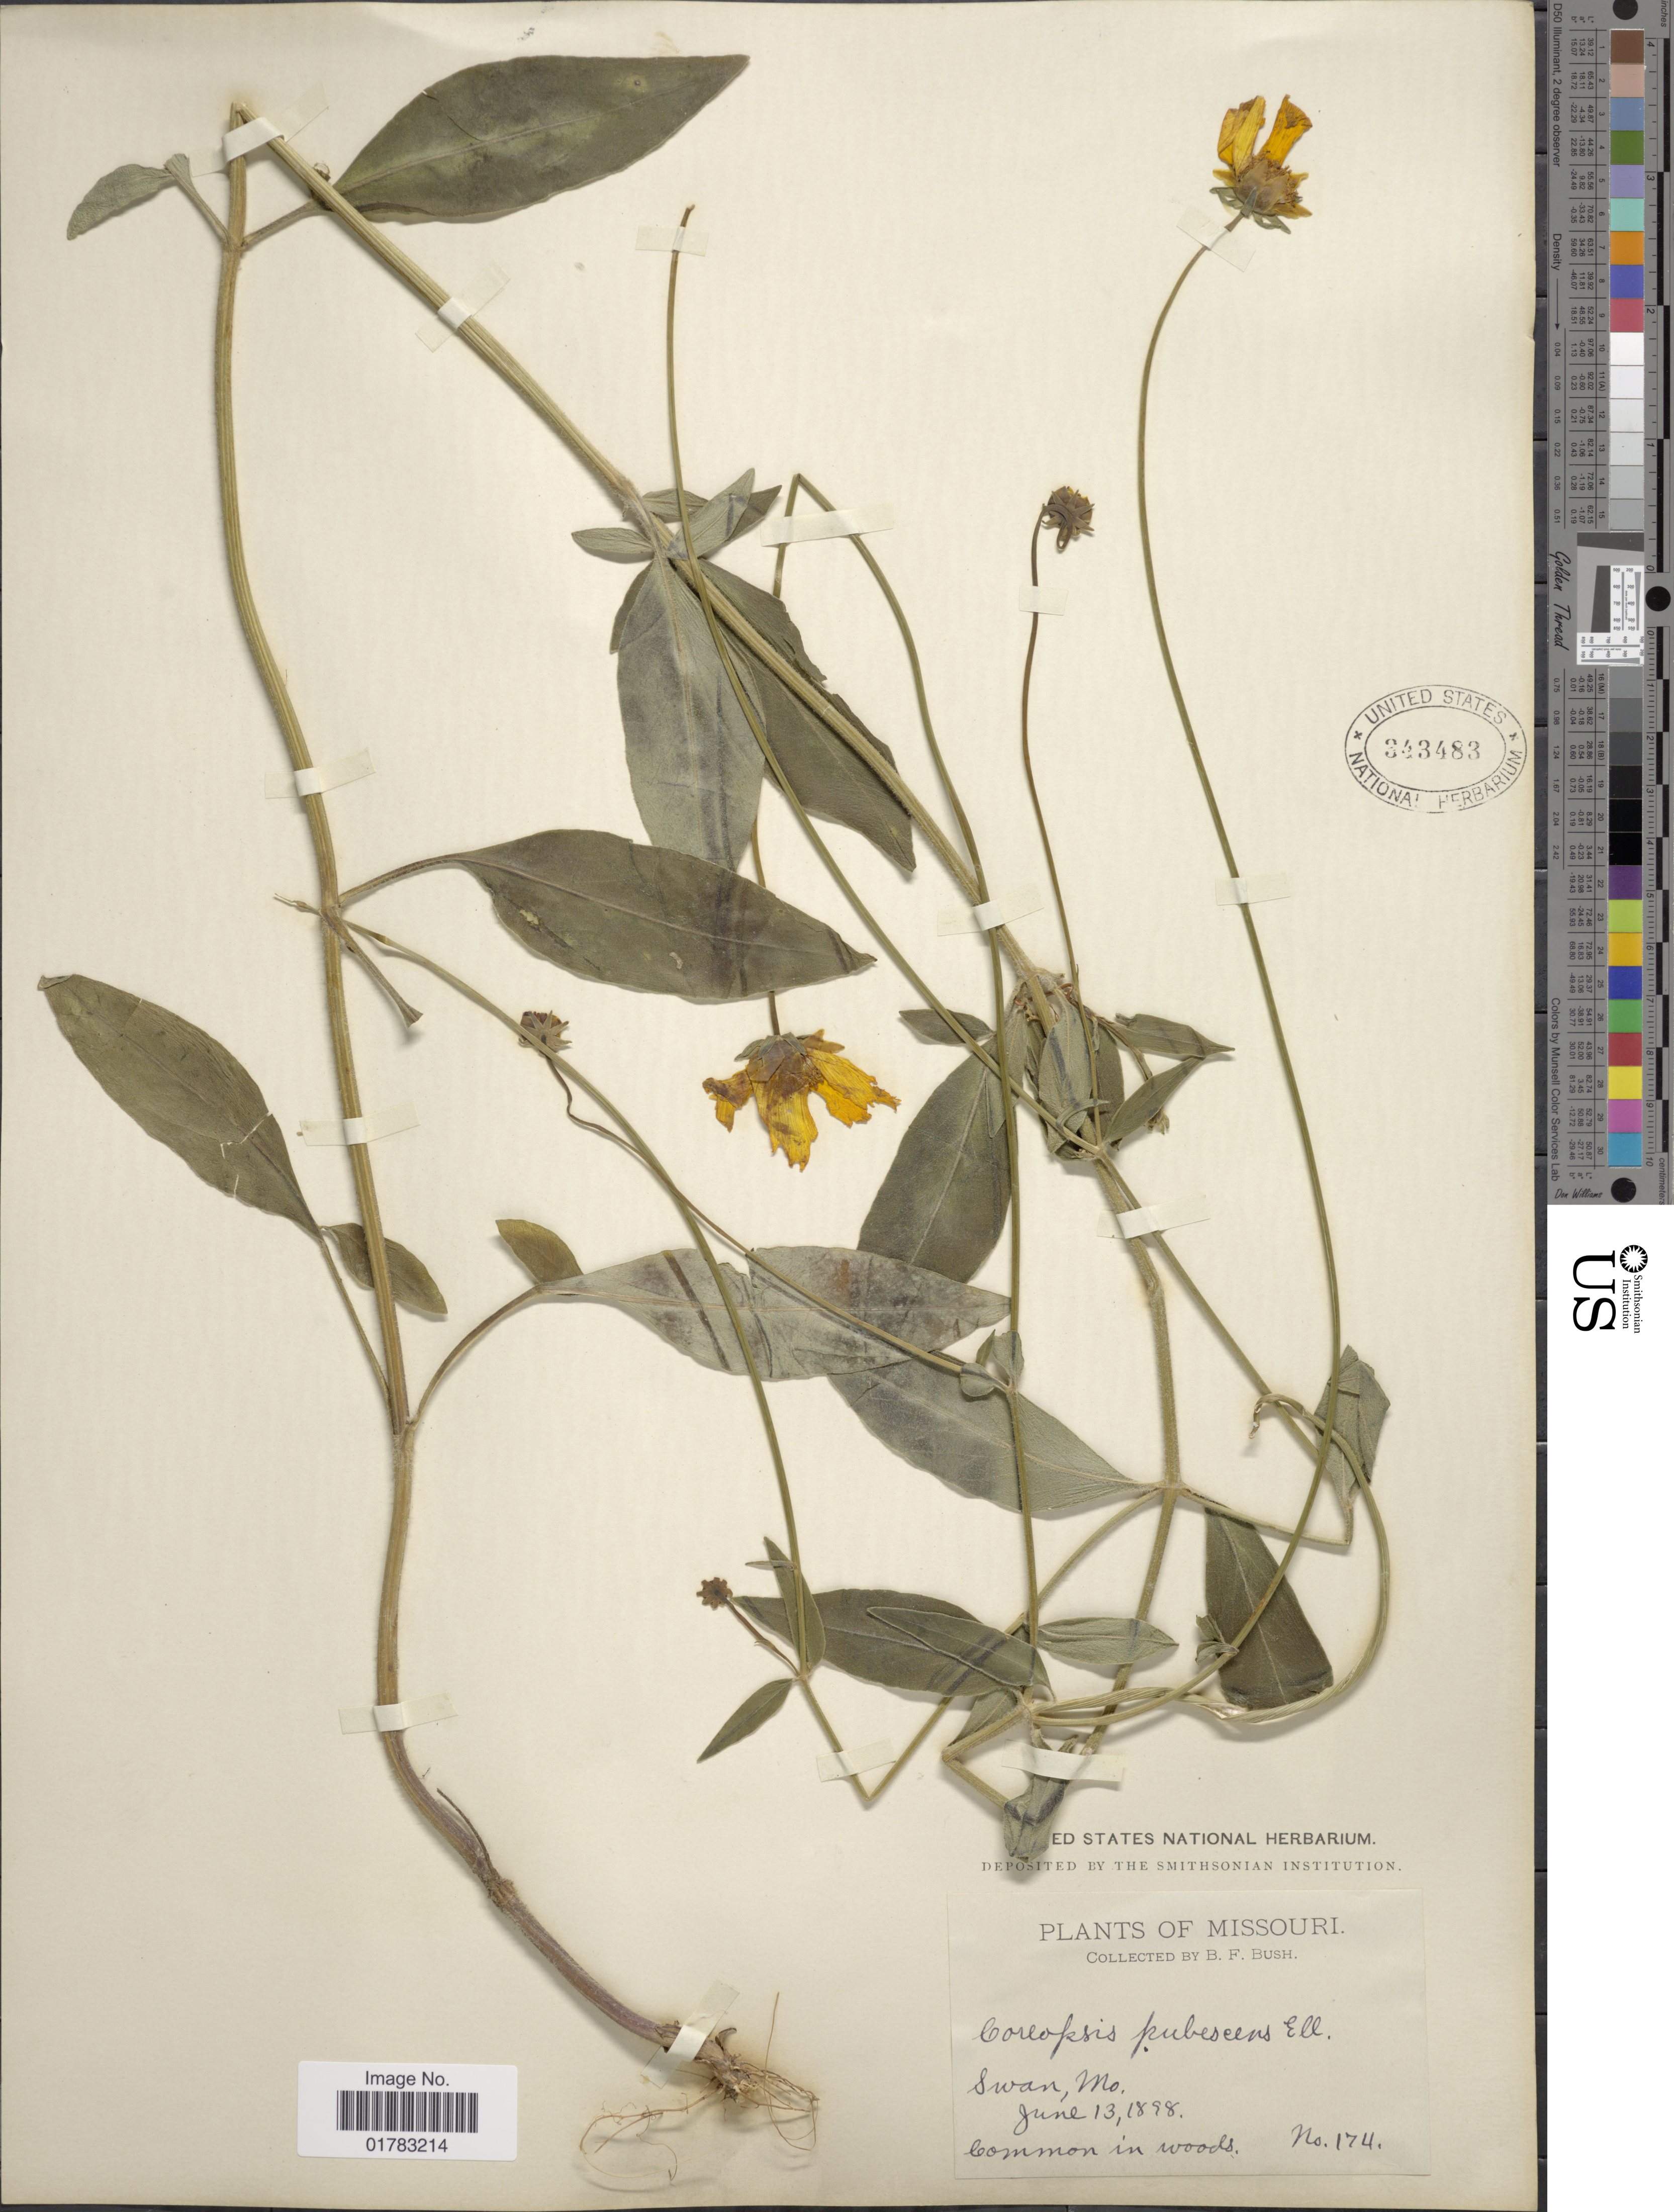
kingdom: Plantae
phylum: Tracheophyta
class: Magnoliopsida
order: Asterales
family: Asteraceae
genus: Coreopsis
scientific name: Coreopsis pubescens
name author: Elliott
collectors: B. F. Bush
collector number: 174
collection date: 1898-06-13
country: United States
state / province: Missouri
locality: Swan, common in woods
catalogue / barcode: US 343483